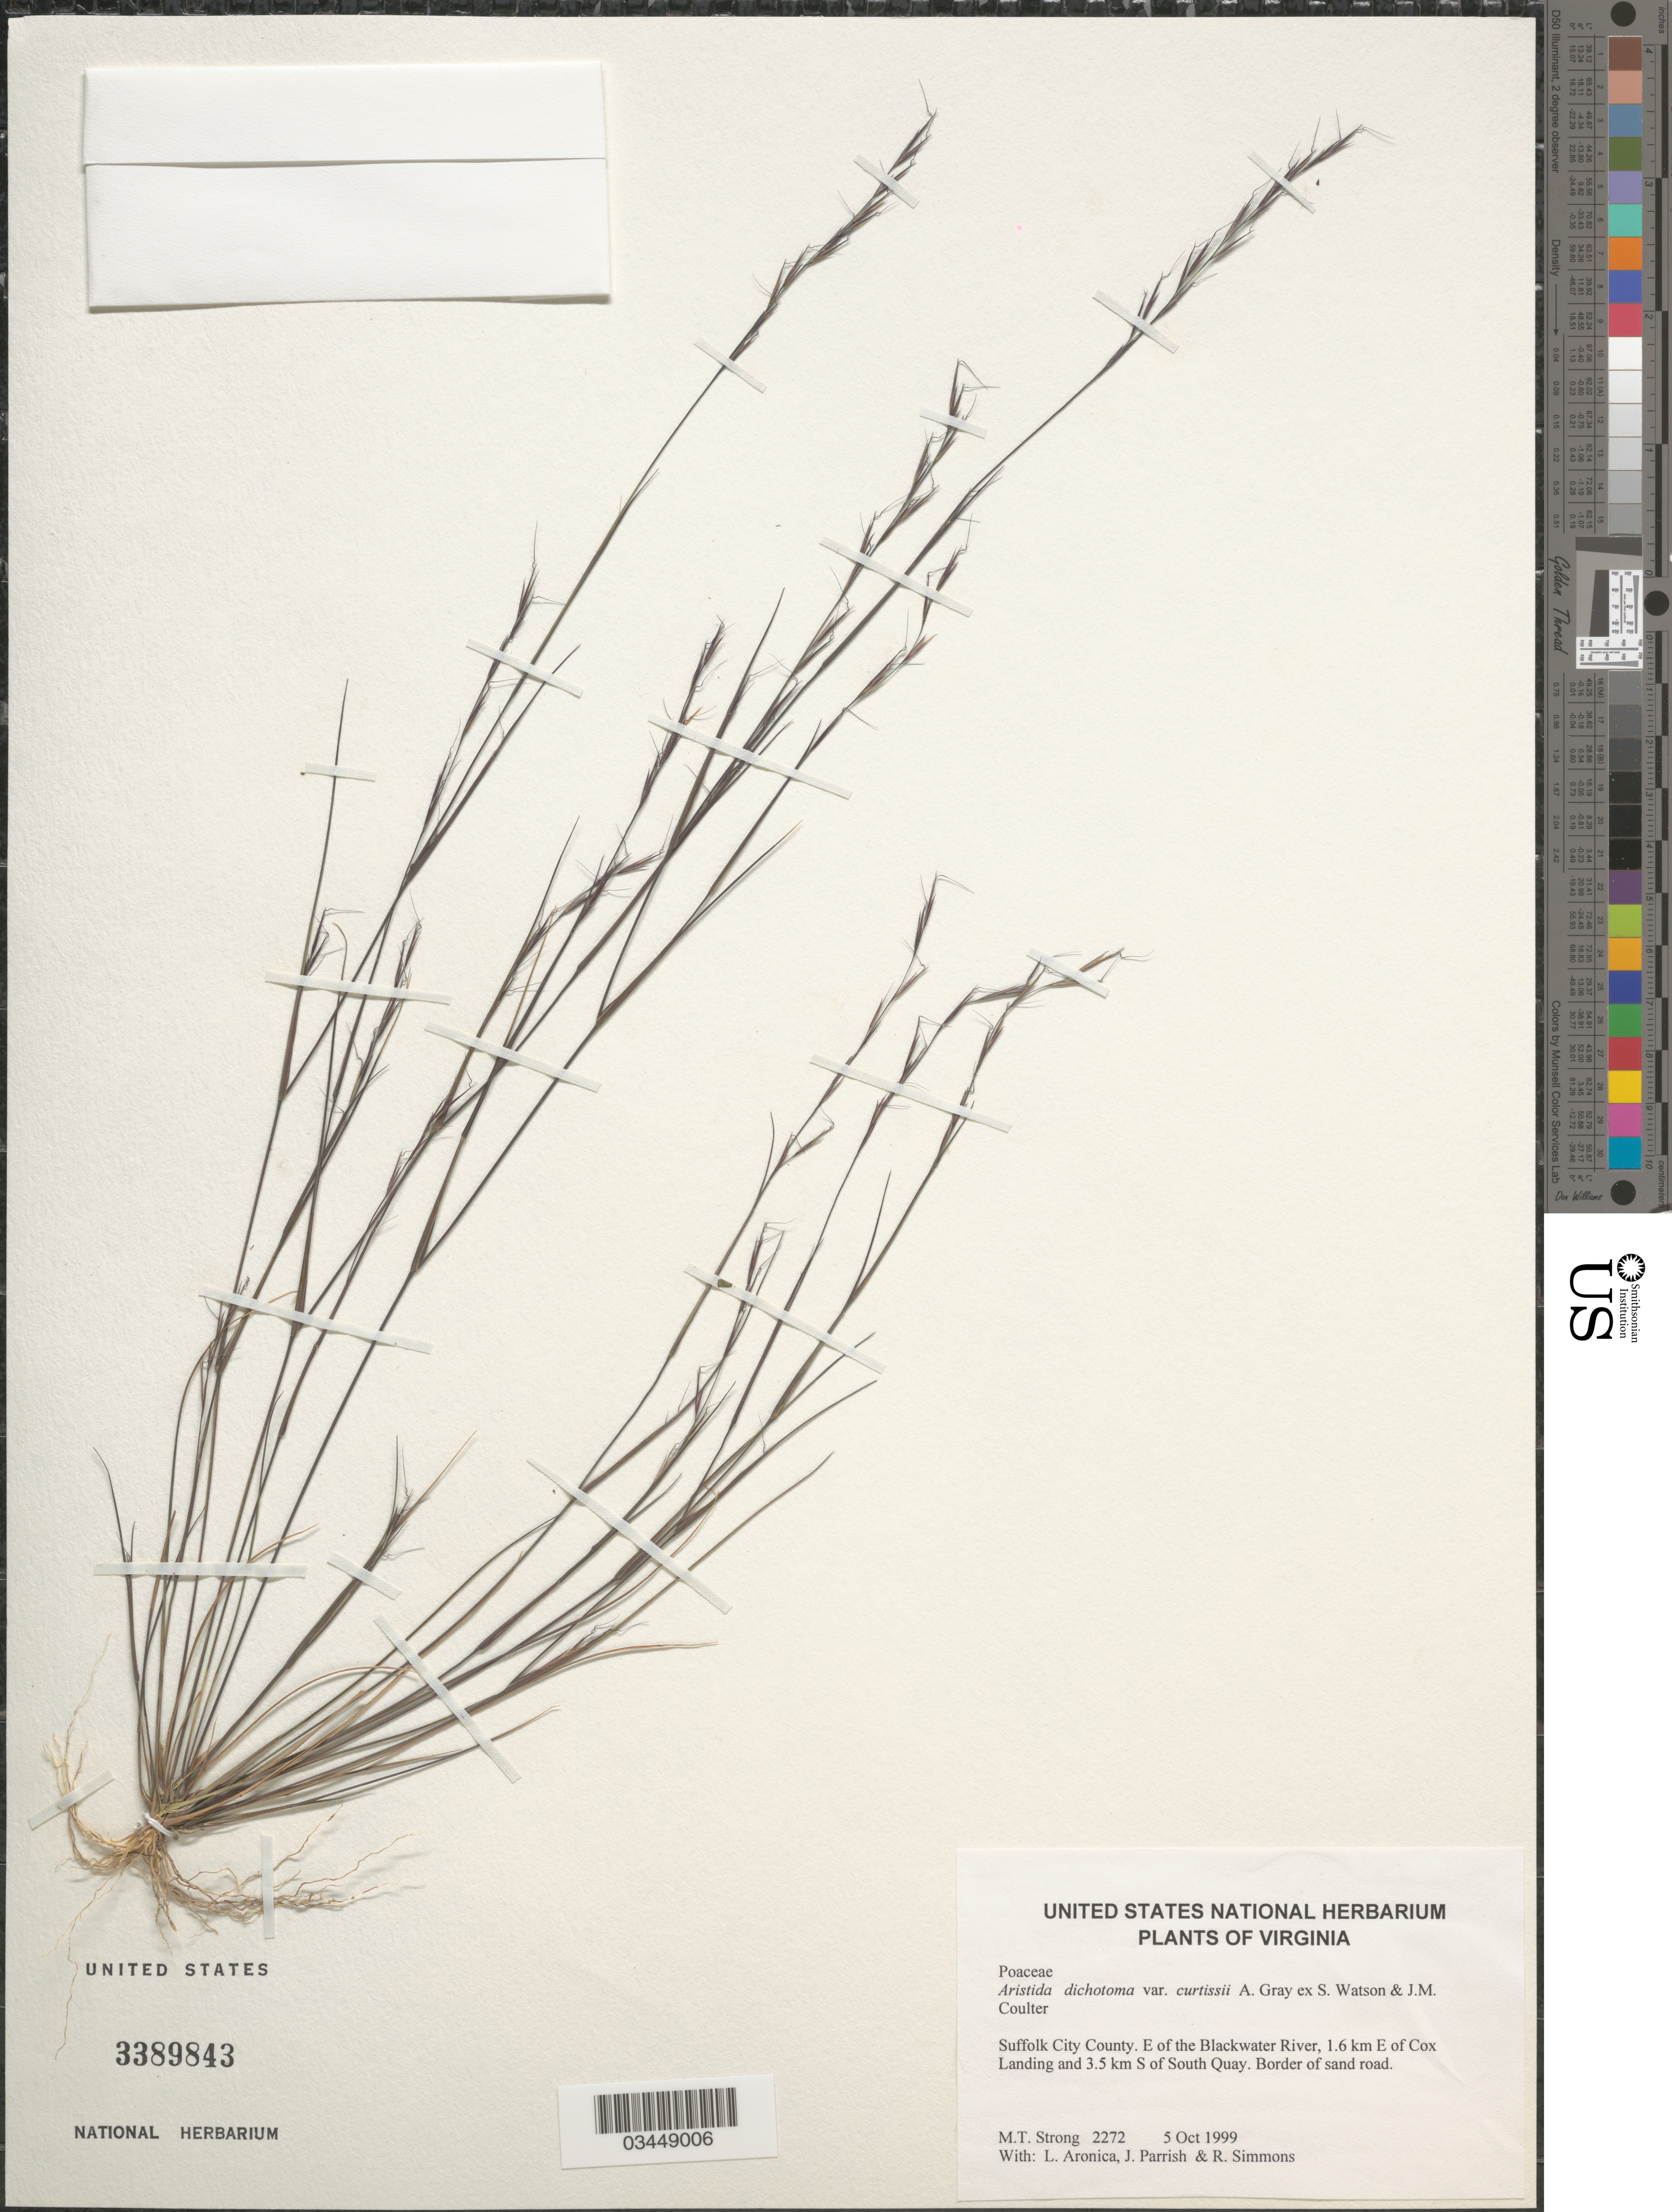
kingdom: Plantae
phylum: Tracheophyta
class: Liliopsida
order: Poales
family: Poaceae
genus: Aristida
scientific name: Aristida dichotoma var. curtisii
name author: A. Gray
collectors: M. T. Strong, L. Aronica, J. Parrish & R. Simmons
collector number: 2272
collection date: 1999-10-05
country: United States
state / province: Virginia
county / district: City of Suffolk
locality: Suffolk City County. E of the Blackwater River, 1.6 km E of Cox Landing and 3.5 km S of South Quay. Border of sand road.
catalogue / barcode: US 3389843